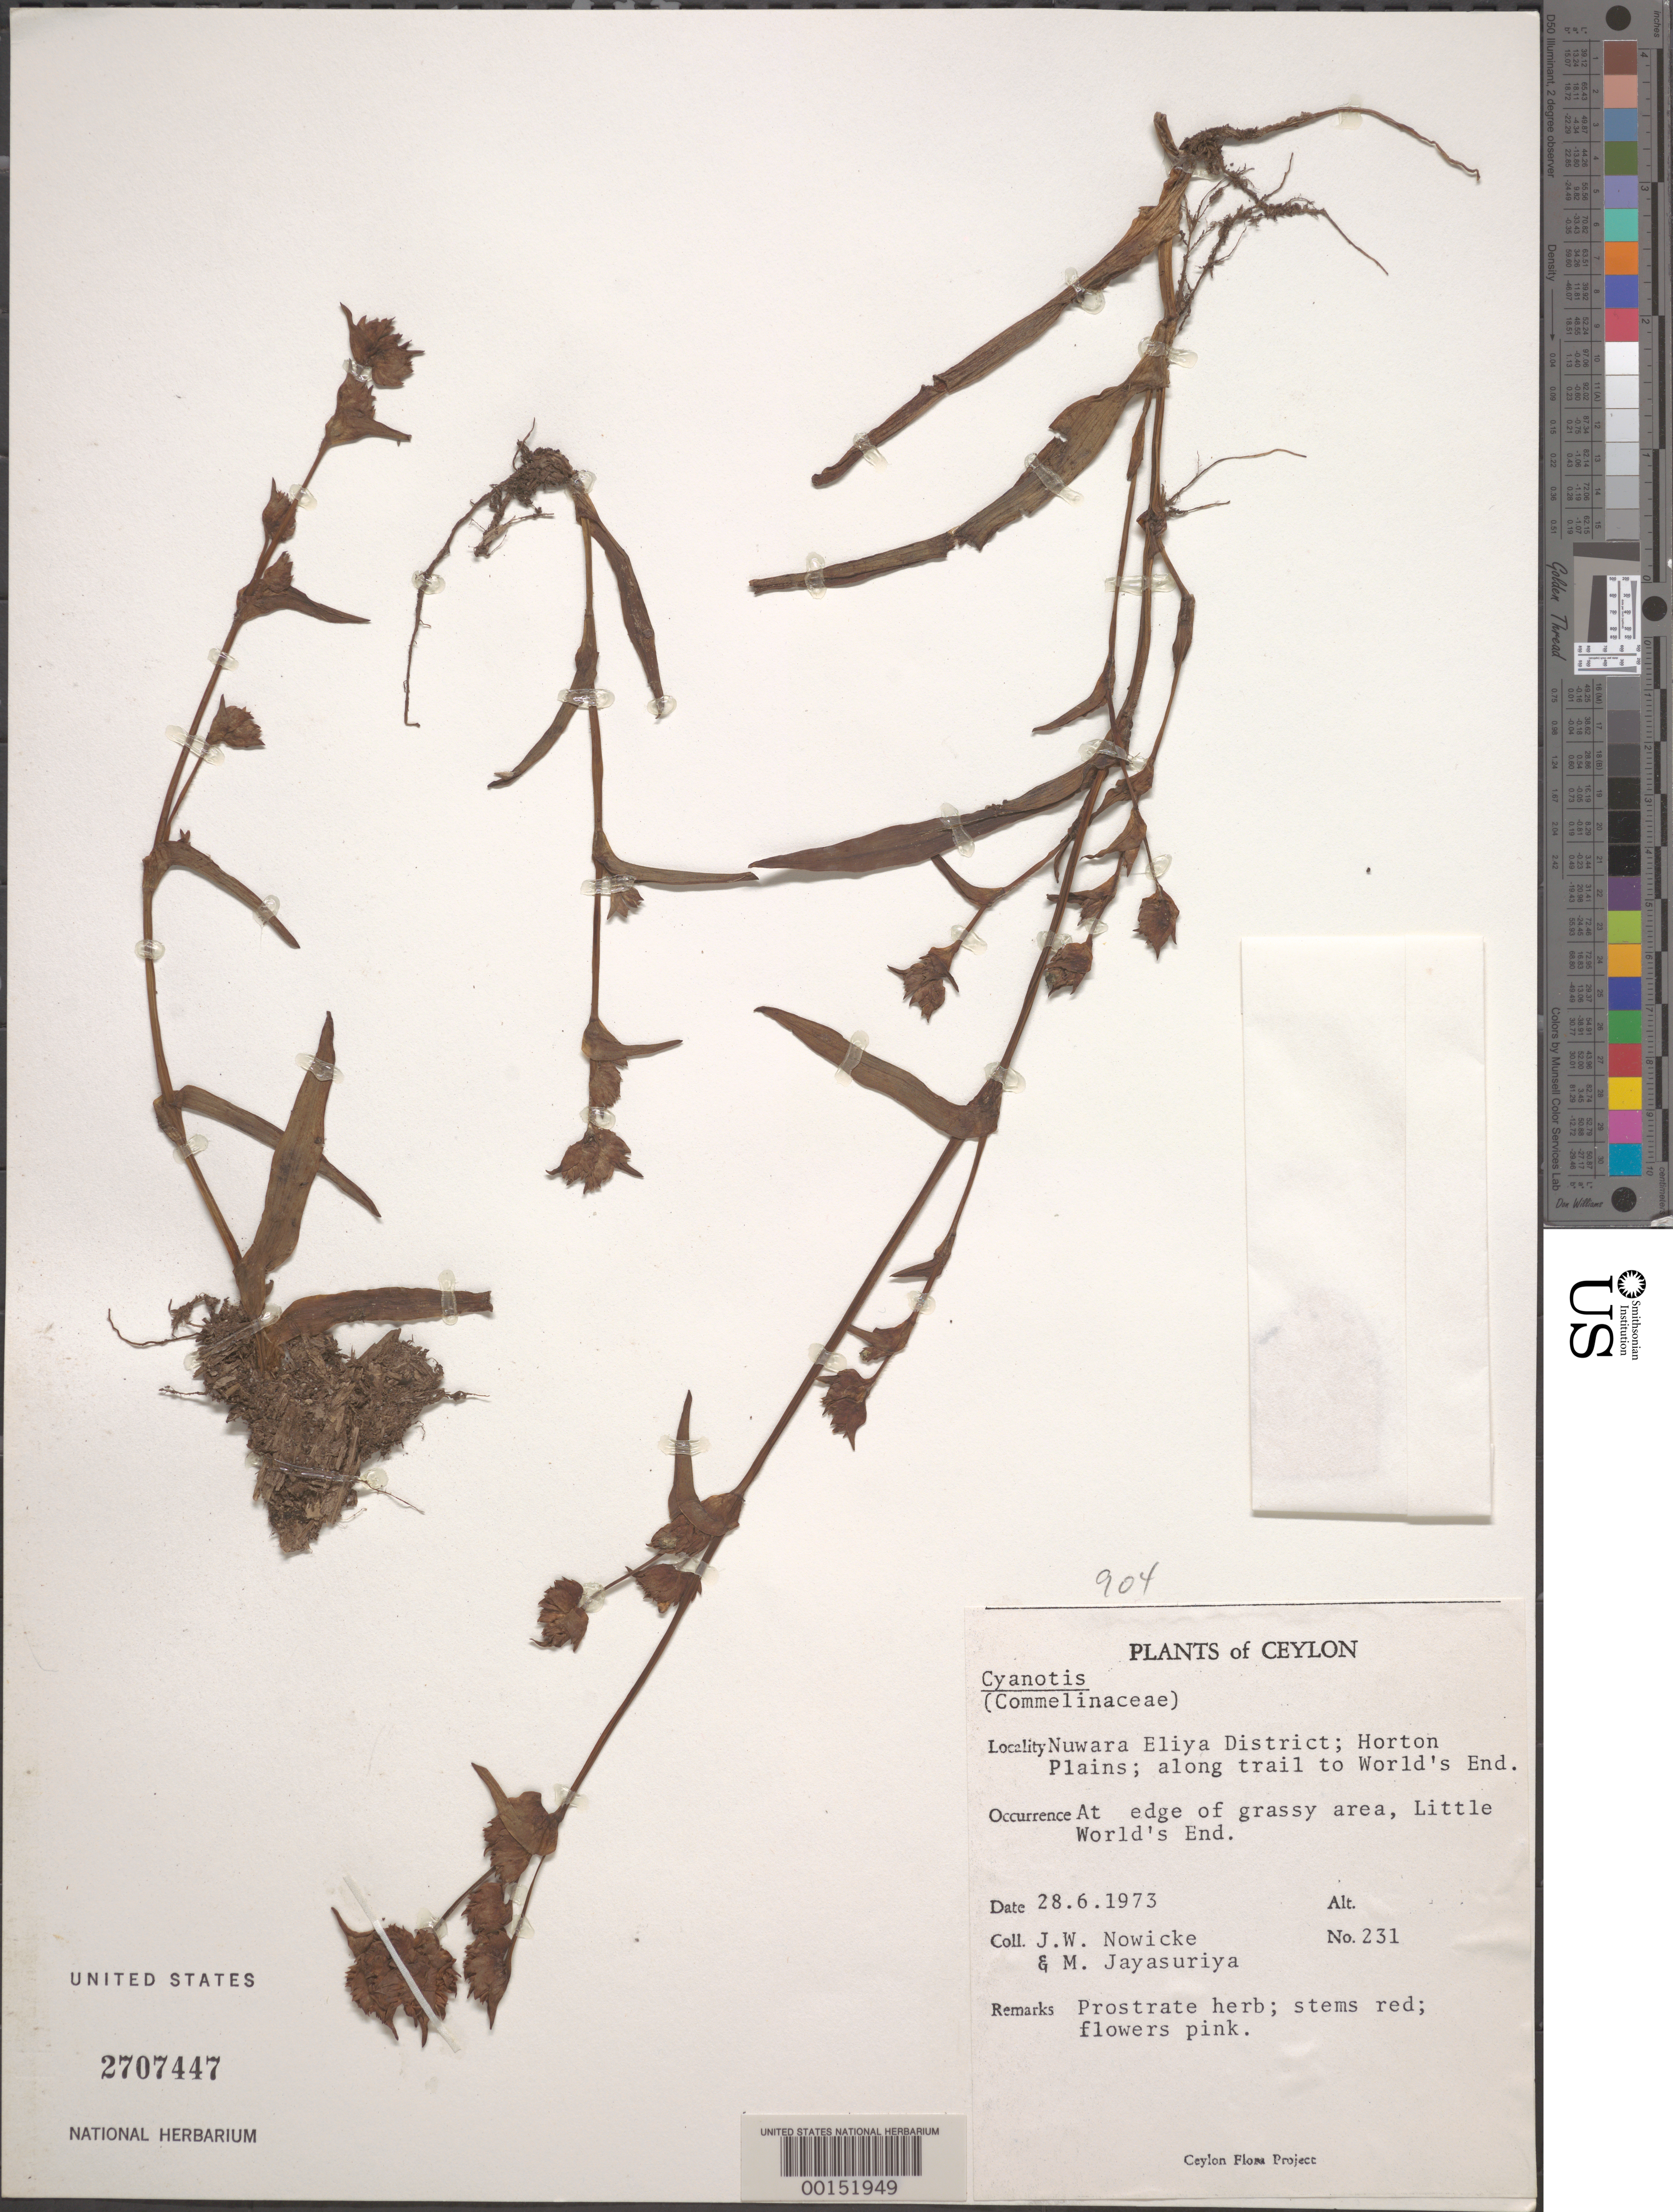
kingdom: Plantae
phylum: Tracheophyta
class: Liliopsida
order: Commelinales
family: Commelinaceae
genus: Cyanotis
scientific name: Cyanotis pilosa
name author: Schult. & Schult. f.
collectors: J. W. Nowicke & A. H. Jayasuriya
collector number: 231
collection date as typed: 28 Jun 1973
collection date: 1973-06-28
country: Sri Lanka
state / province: Central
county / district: Nuwara Eliya Dist.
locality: Horton plains, trail to world's end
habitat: Grassy edge; trailside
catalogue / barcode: US 2707447